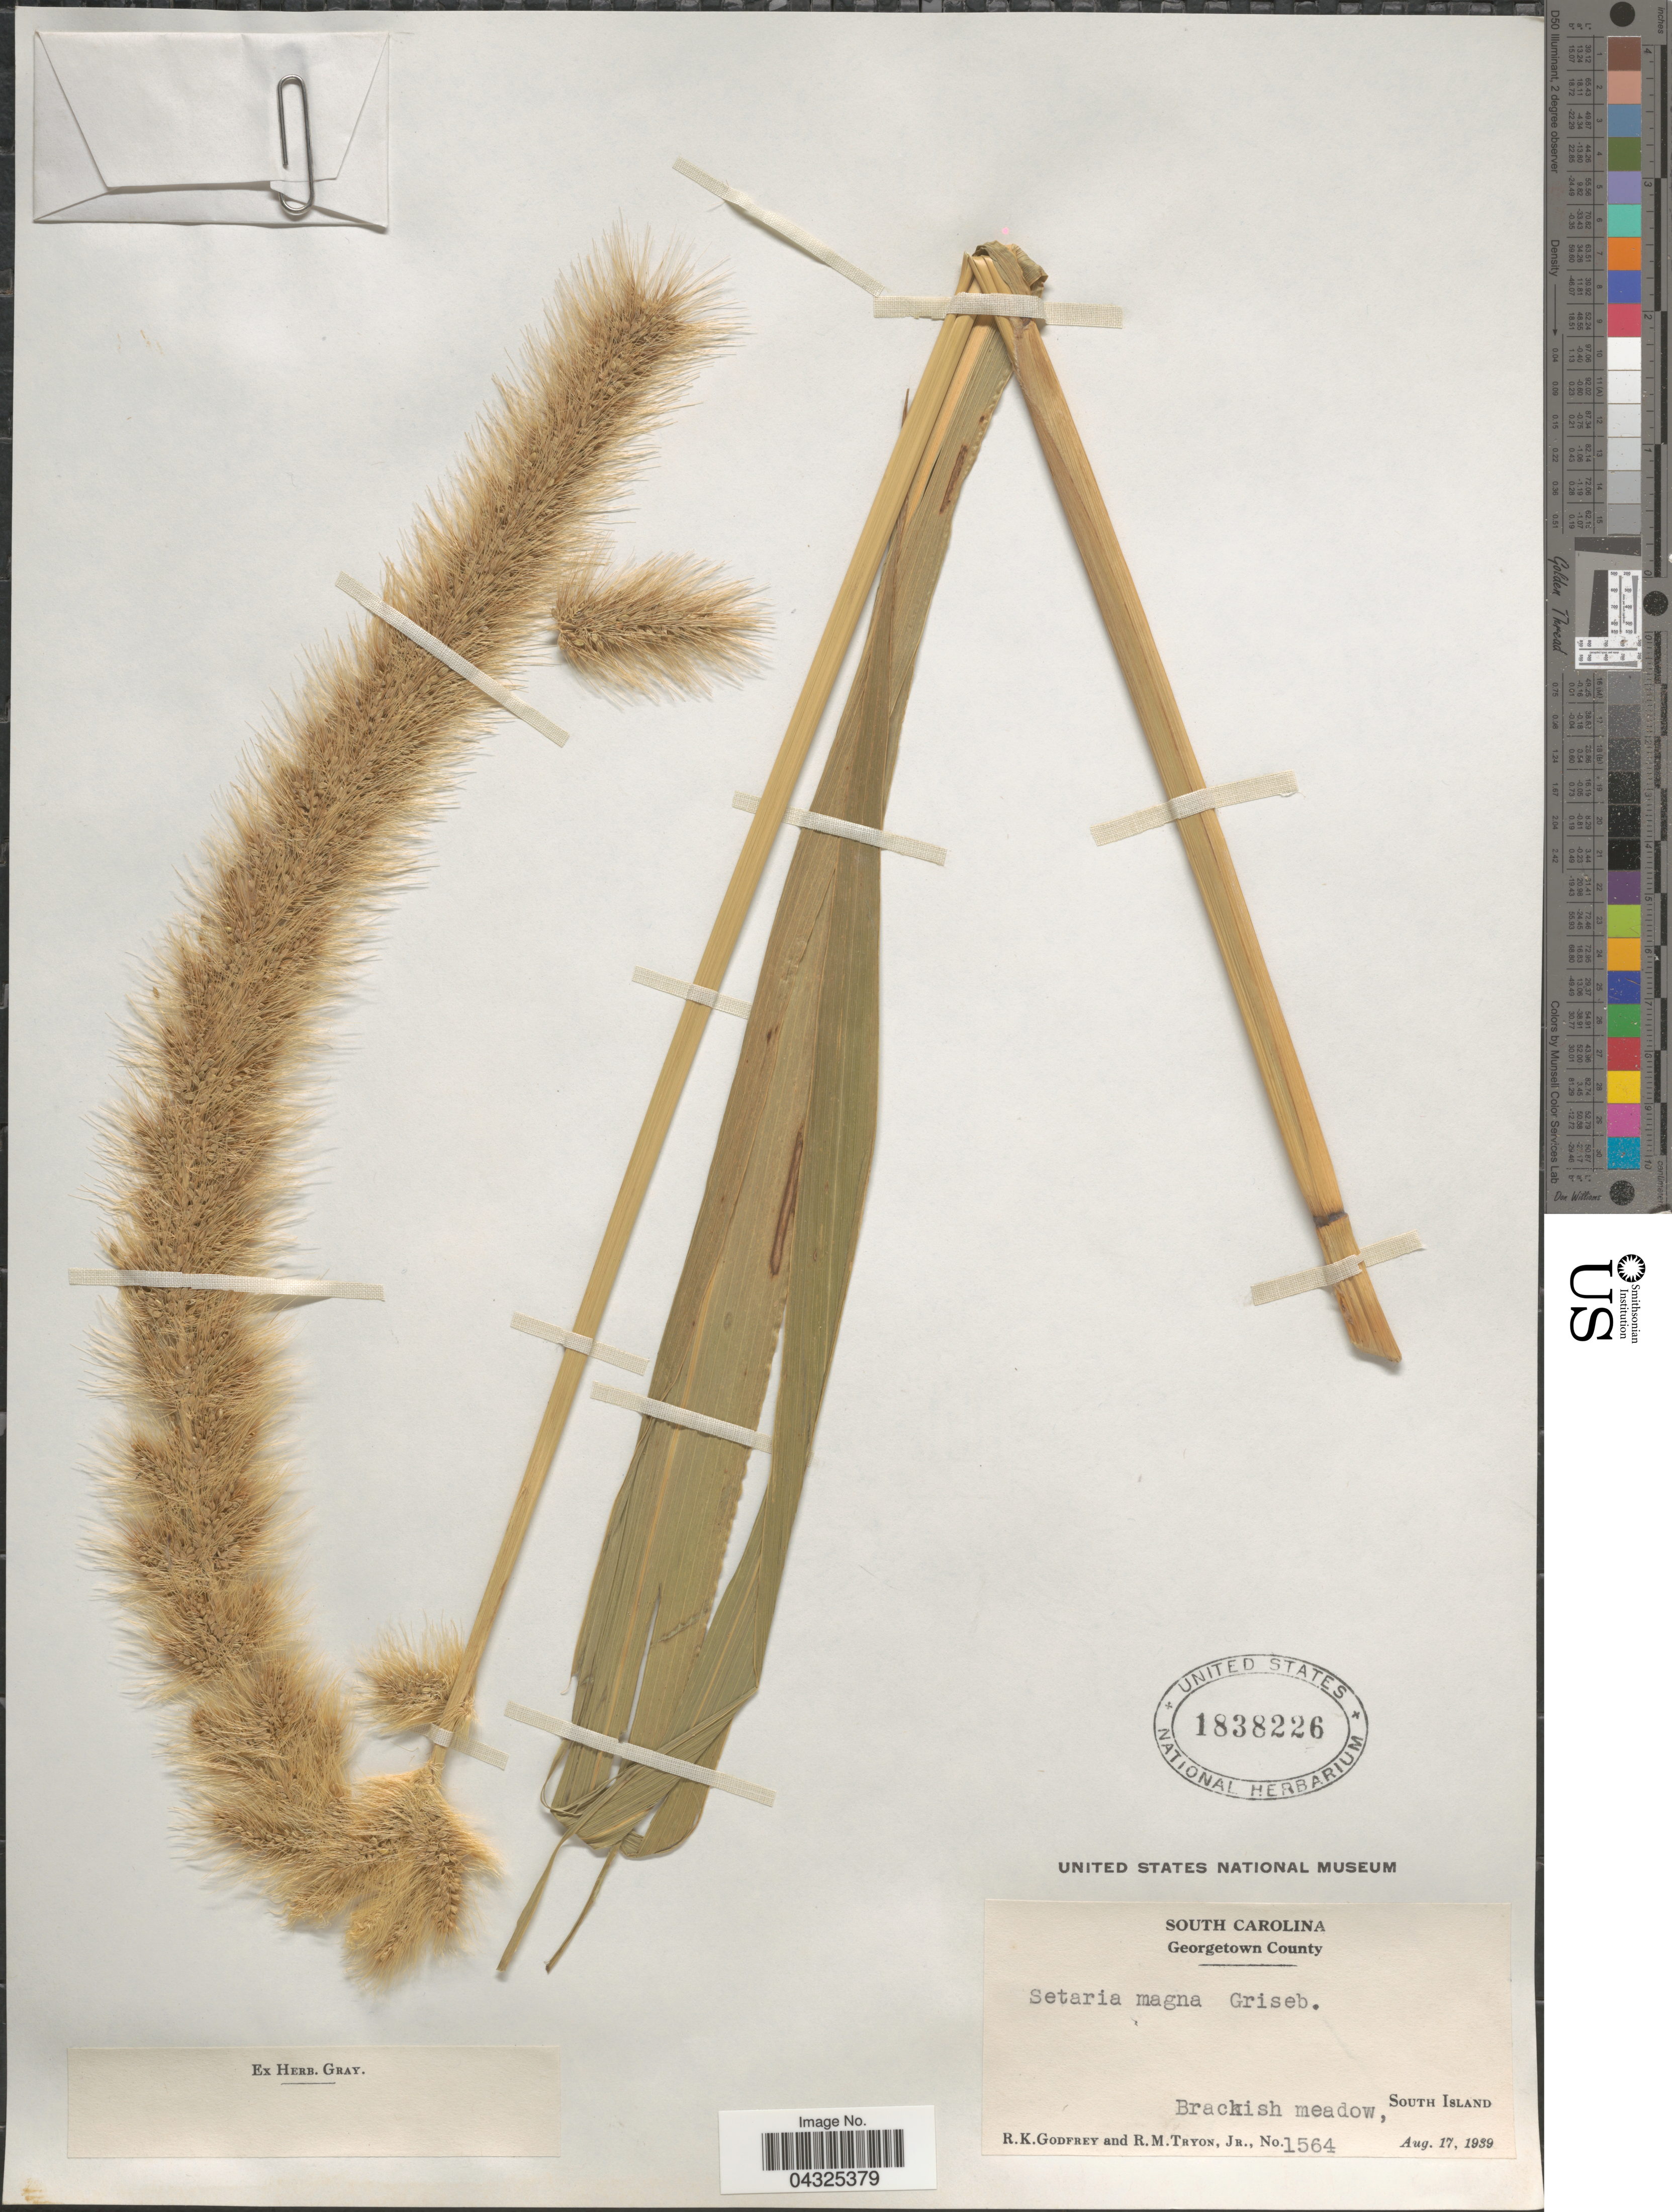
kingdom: Plantae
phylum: Tracheophyta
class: Liliopsida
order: Poales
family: Poaceae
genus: Setaria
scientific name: Setaria magna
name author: Griseb.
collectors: R. K. Godfrey & R. Tryon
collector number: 1564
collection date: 1939-08-17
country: United States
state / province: South Carolina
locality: Georgetown County. South Island.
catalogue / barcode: US 1838226